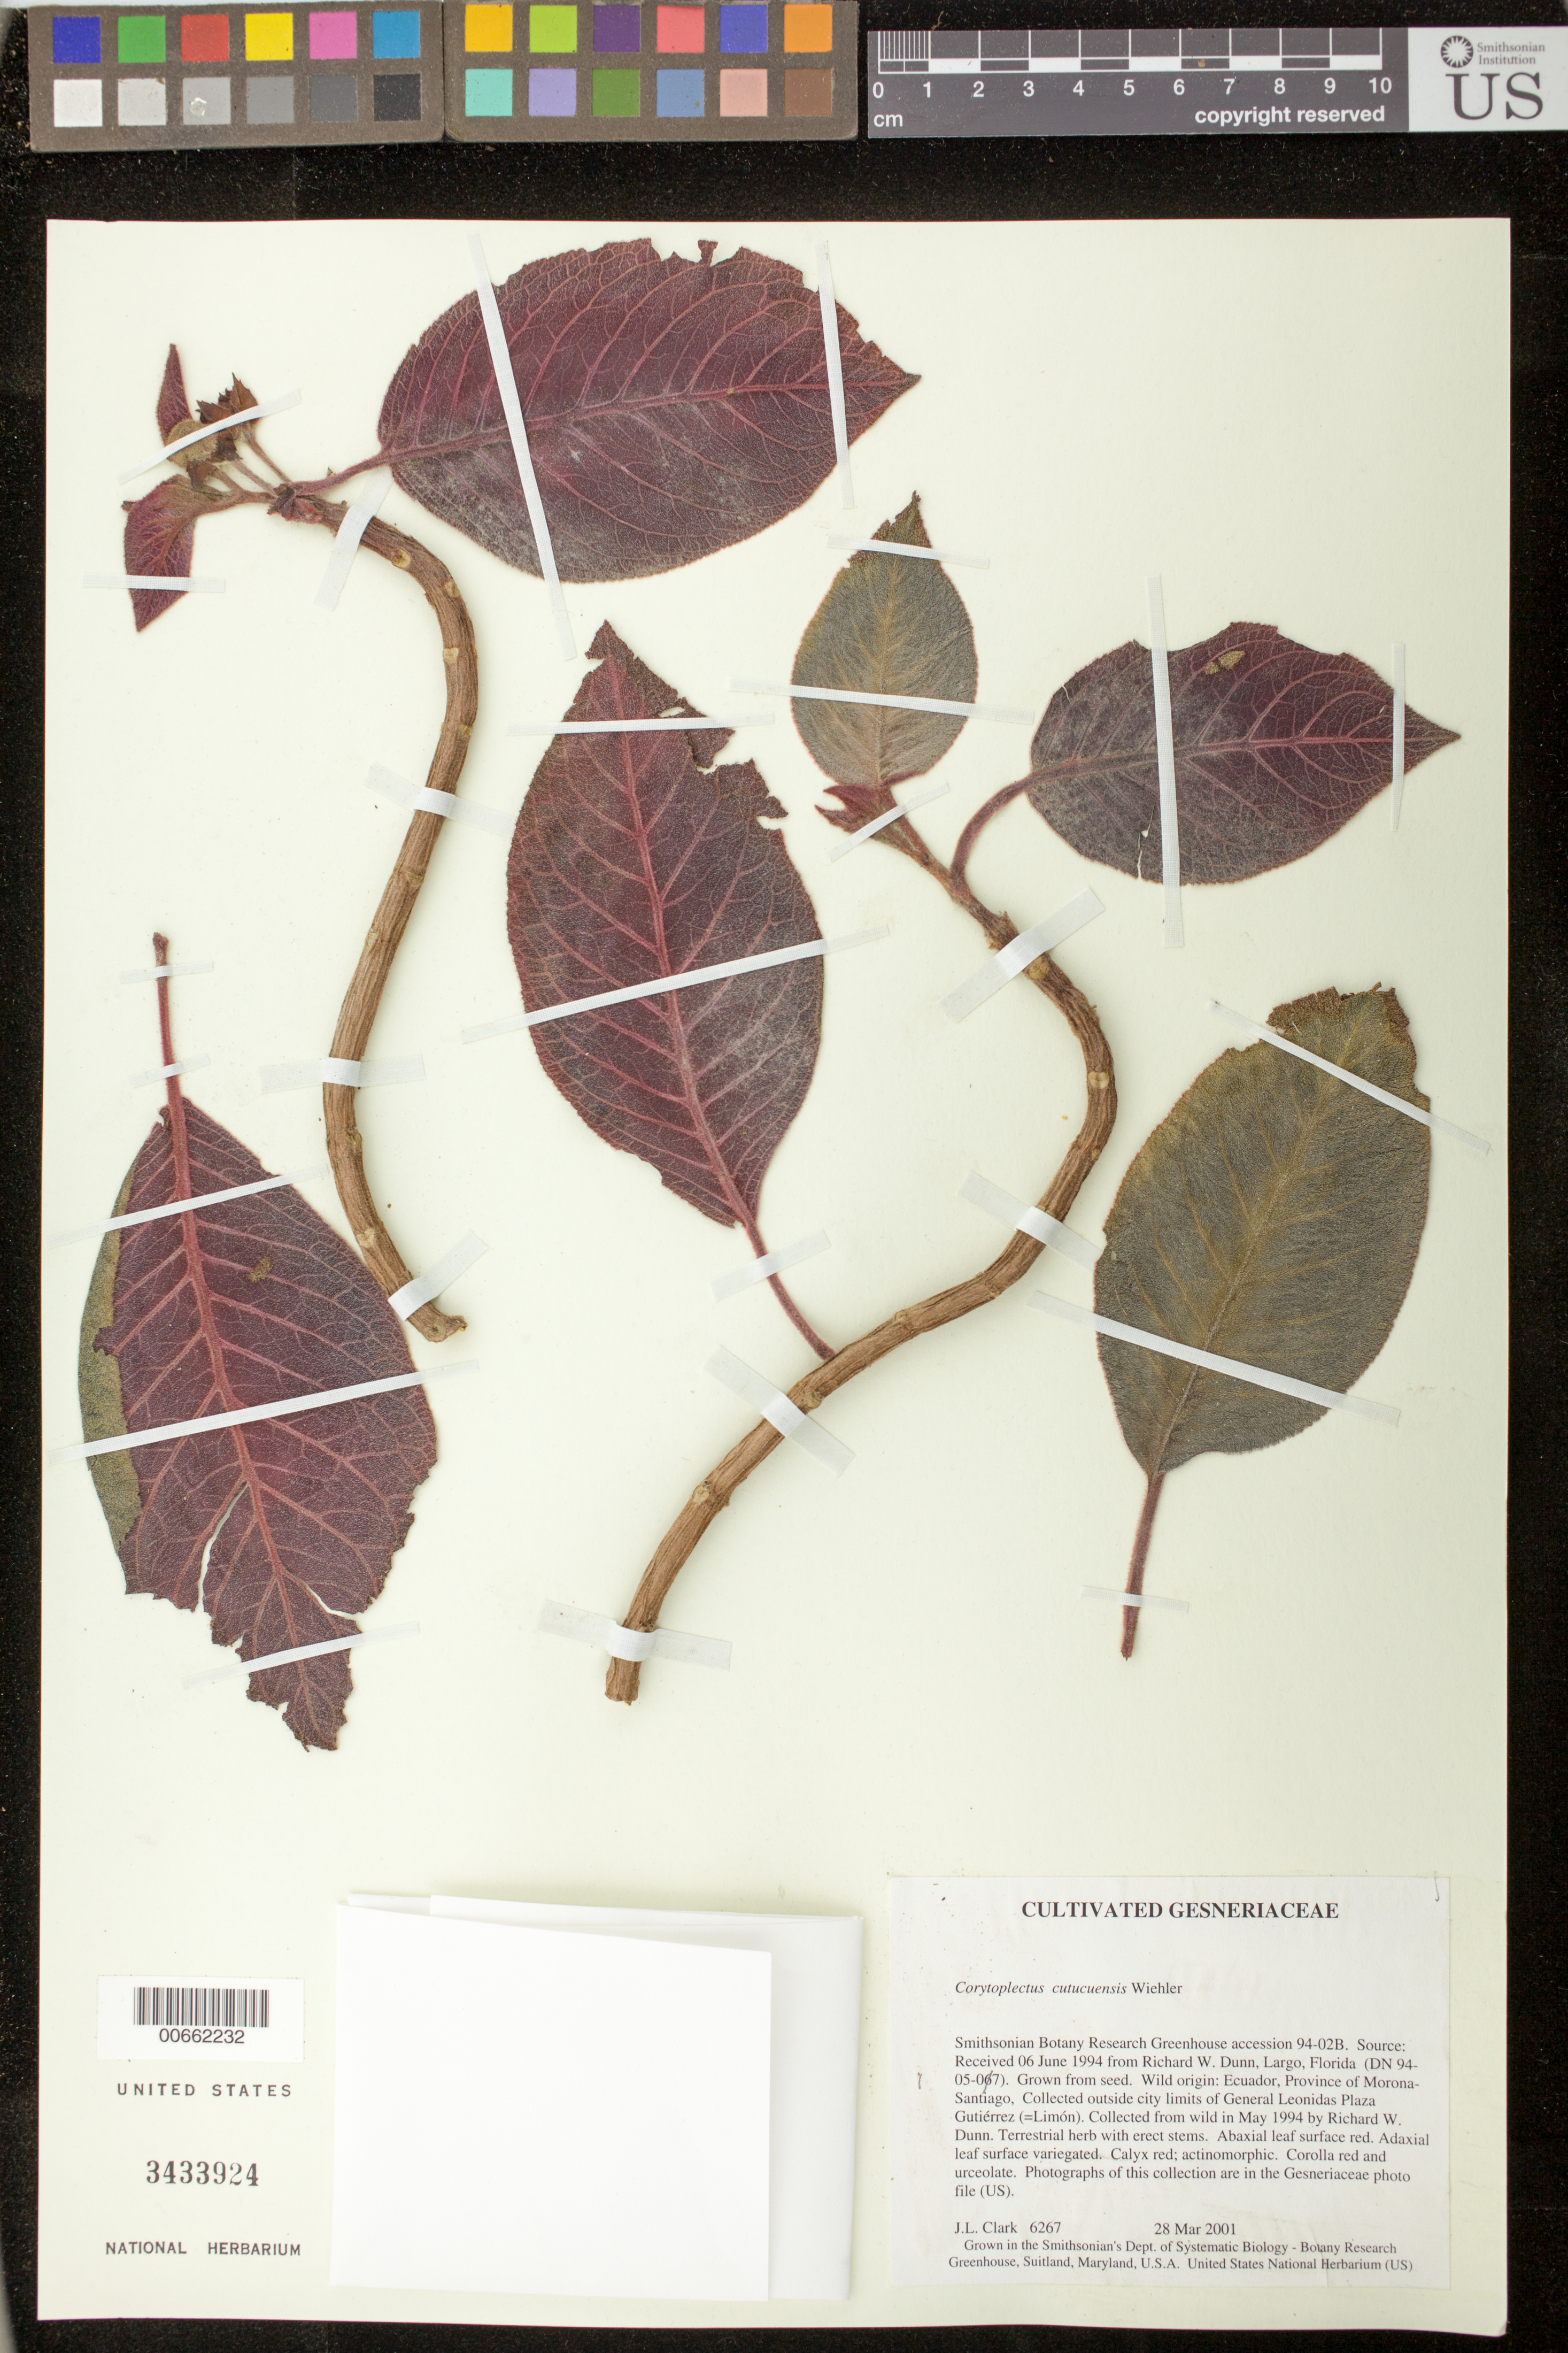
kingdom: Plantae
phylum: Tracheophyta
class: Magnoliopsida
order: Lamiales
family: Gesneriaceae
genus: Corytoplectus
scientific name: Corytoplectus cutucuensis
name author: Wiehler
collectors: J. L. Clark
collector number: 6267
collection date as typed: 28 Mar 2001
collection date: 2001-03-28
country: Ecuador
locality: Grown in the Smithsonian's Dept. of Systematic Biology-Botany Research Greenhouse, Suitland, Maryland, U.S.A.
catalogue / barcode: US 3433924